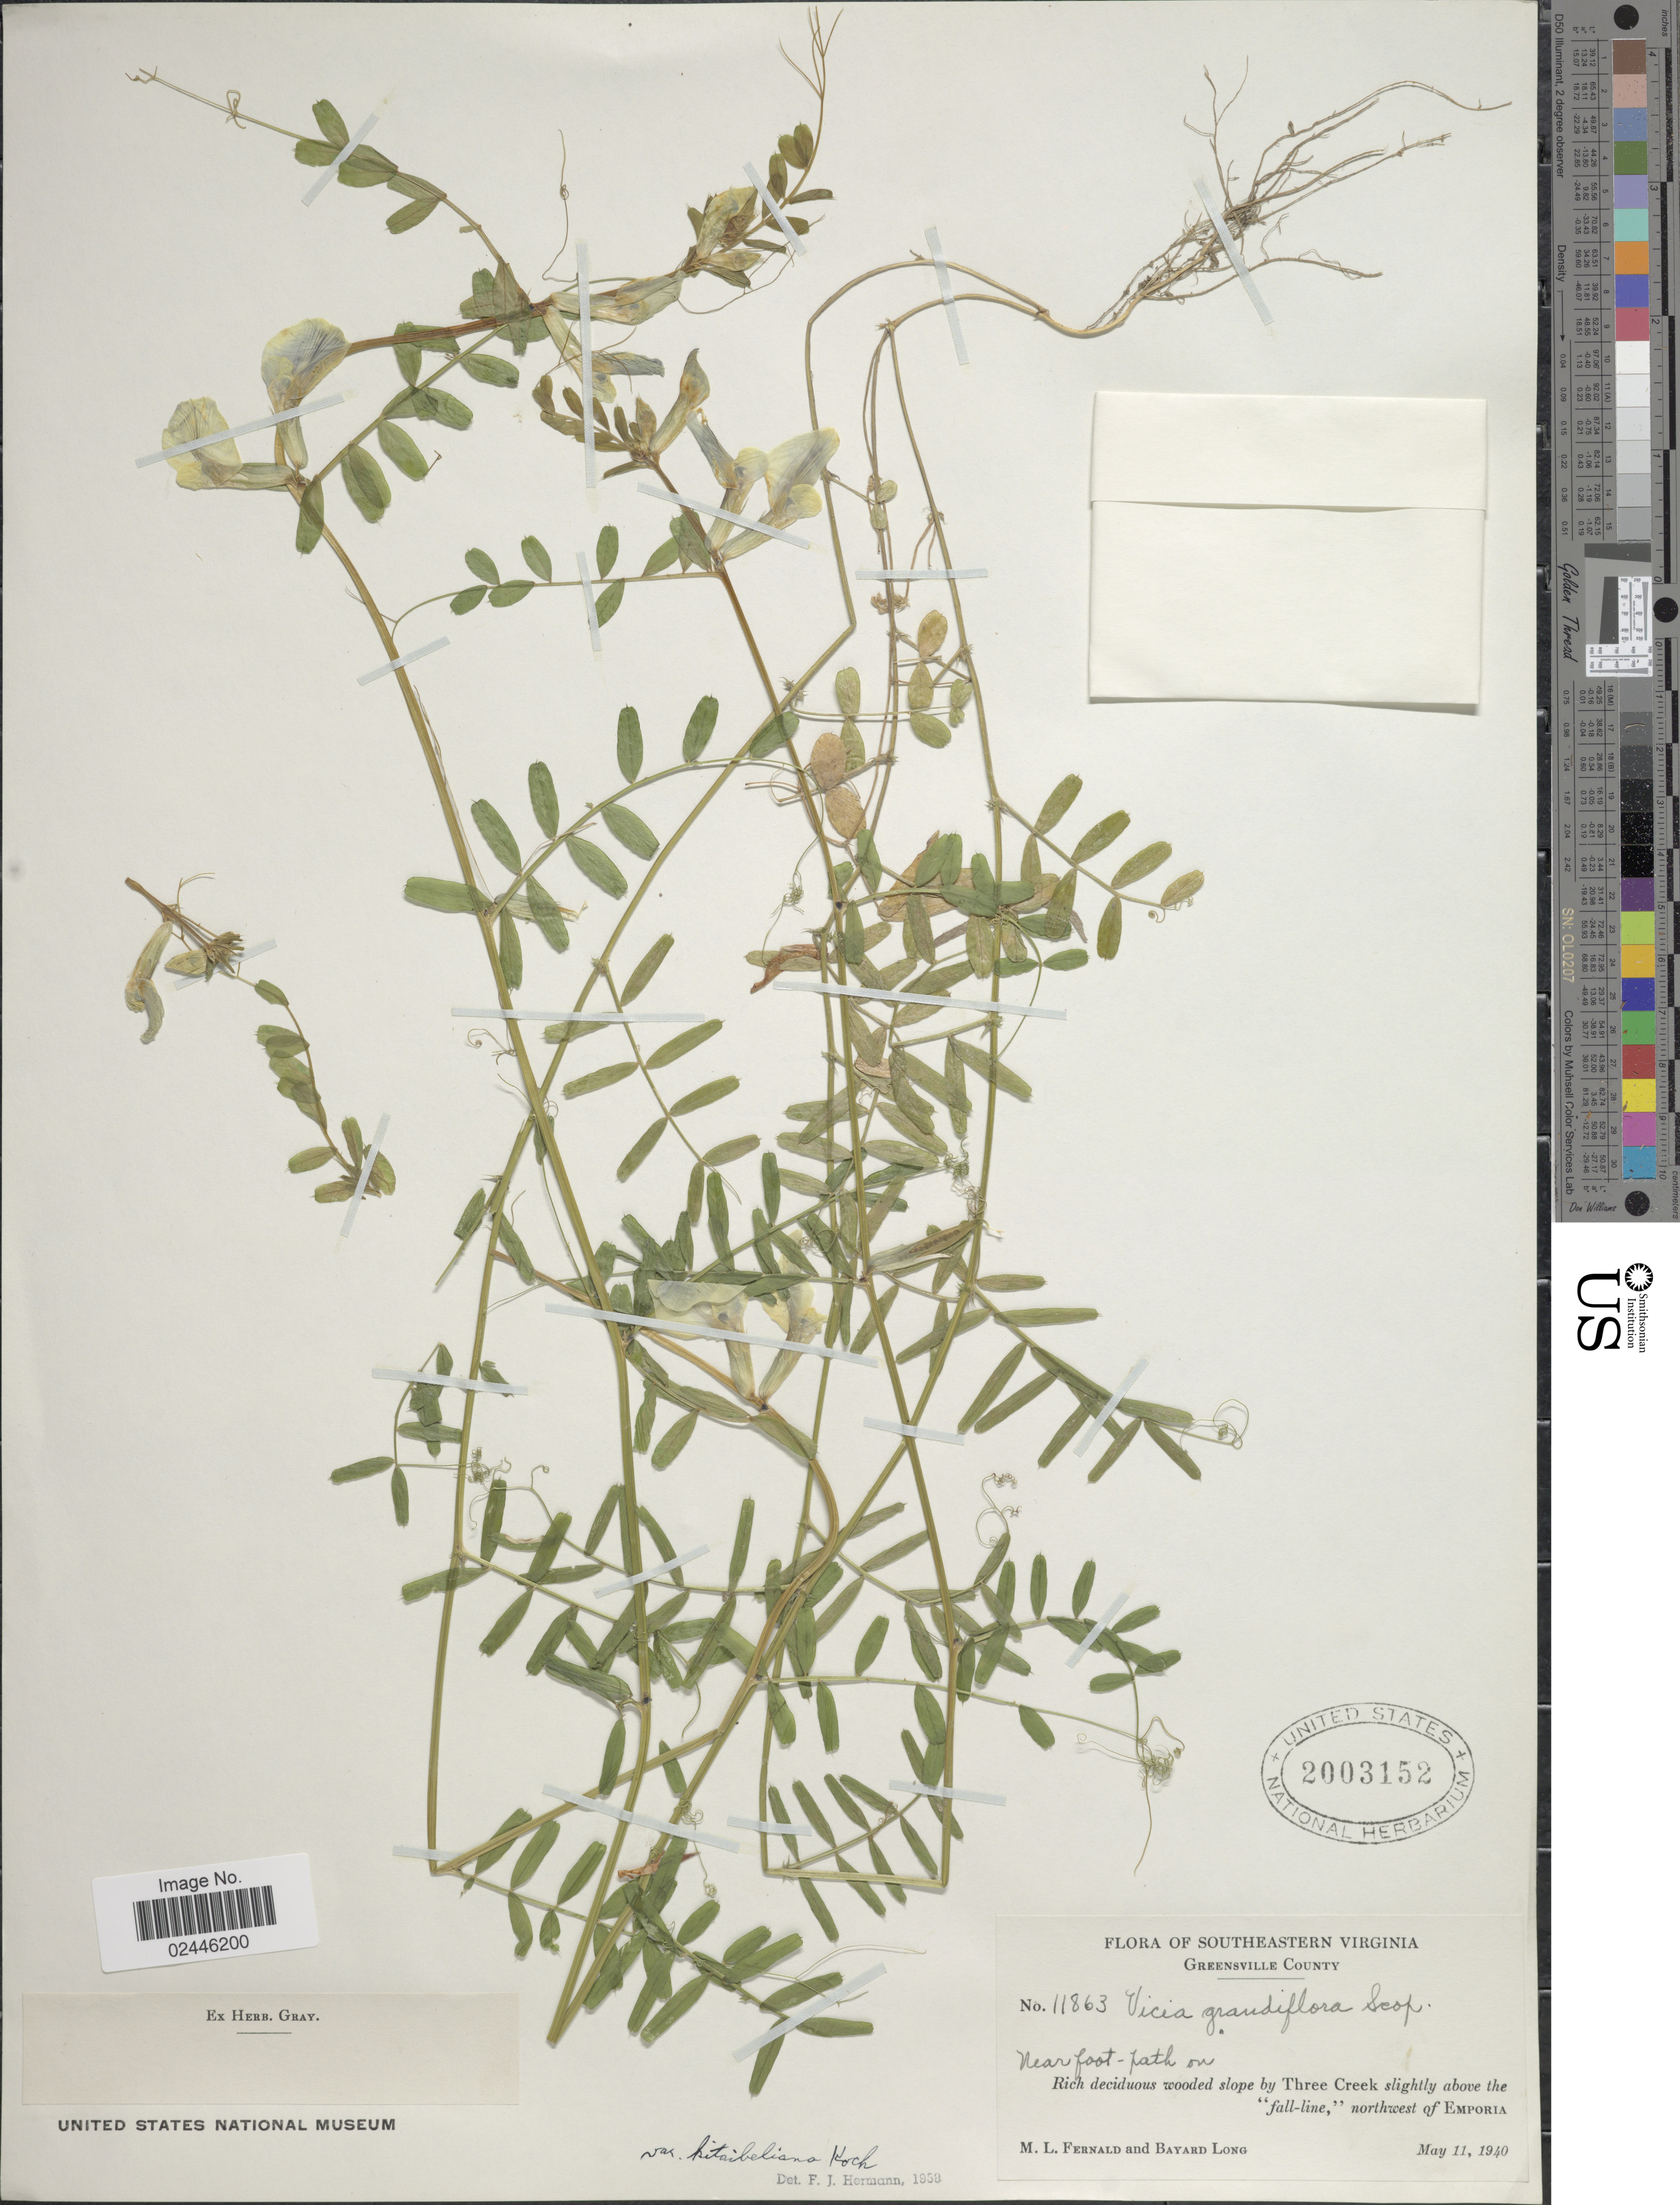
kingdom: Plantae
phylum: Tracheophyta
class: Magnoliopsida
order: Fabales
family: Fabaceae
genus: Vicia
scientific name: Vicia grandiflora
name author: Scop.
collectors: M. L. Fernald & B. Long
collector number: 11863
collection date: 1940-05-11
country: United States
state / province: Virginia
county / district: Greensville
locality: Southeastern Virginia. Greensville County, slope by Three Creek slightly above the "fall-line"northwest of Emporia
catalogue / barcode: US 2003152